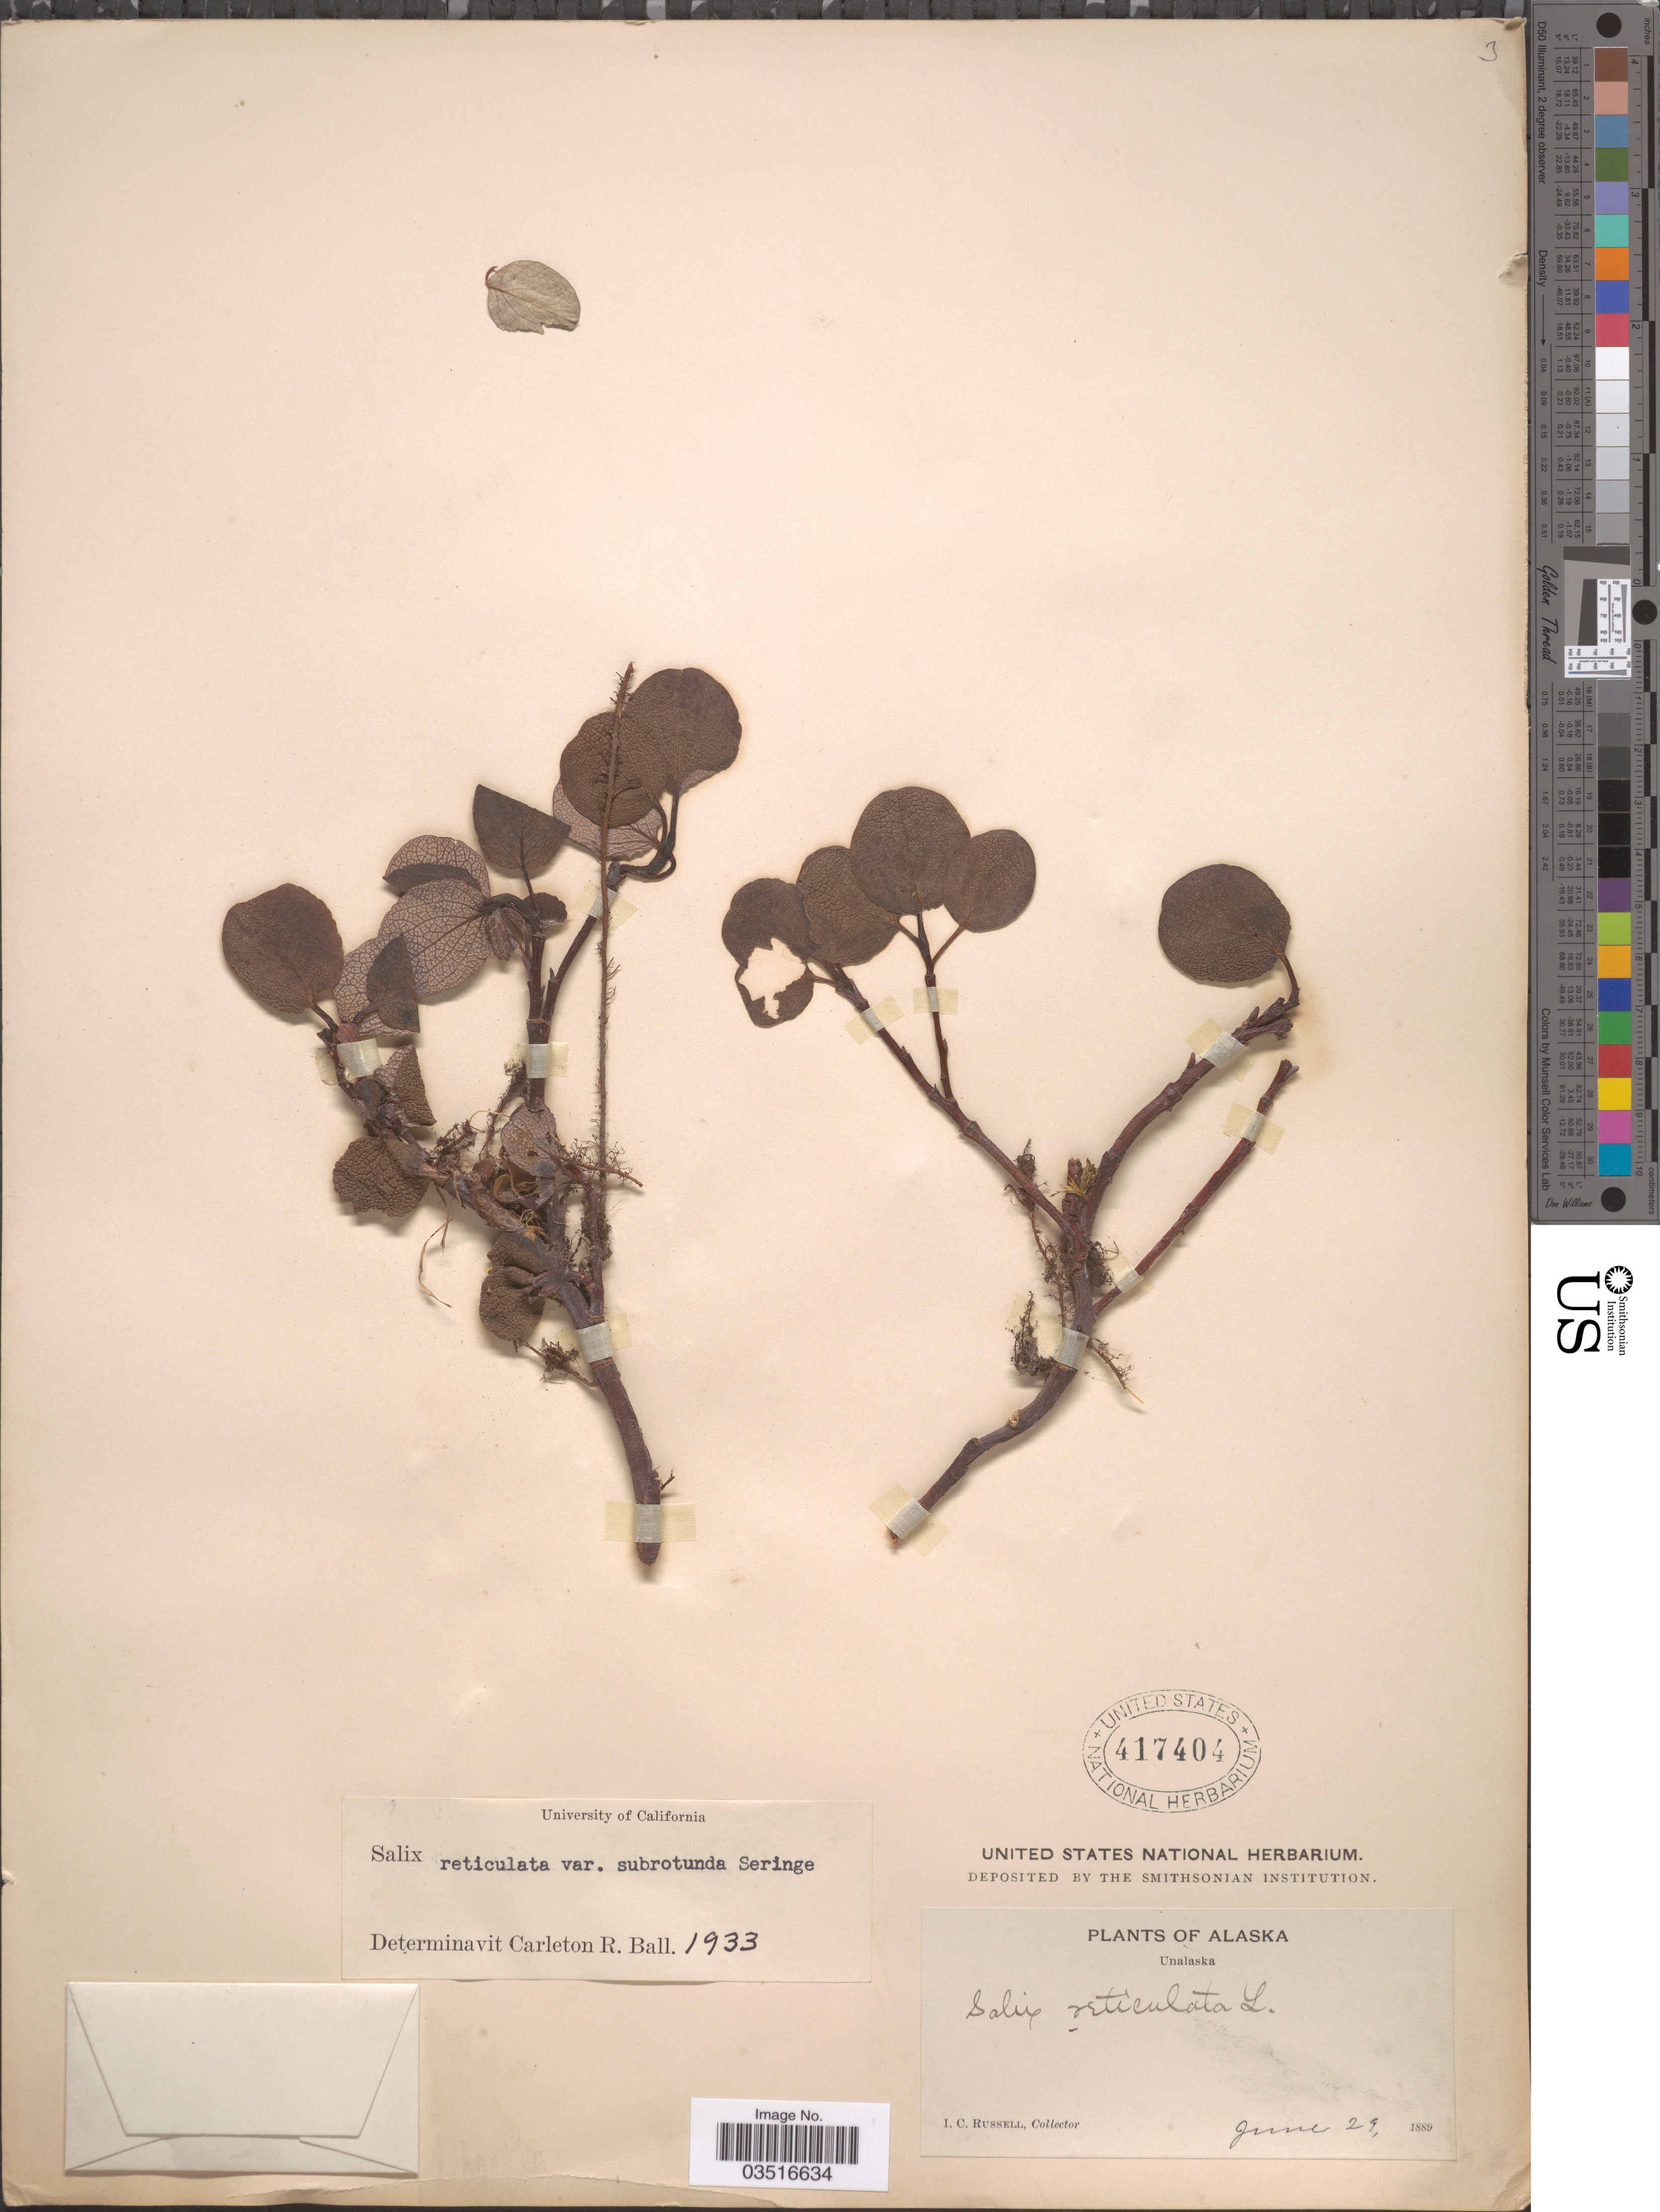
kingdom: Plantae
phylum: Tracheophyta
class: Magnoliopsida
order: Malpighiales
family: Salicaceae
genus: Salix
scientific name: Salix reticulata var. subrotunda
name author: Ser.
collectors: I. C. Russell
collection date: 1889-06-29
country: United States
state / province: Alaska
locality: Unalaska.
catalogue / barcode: US 417404